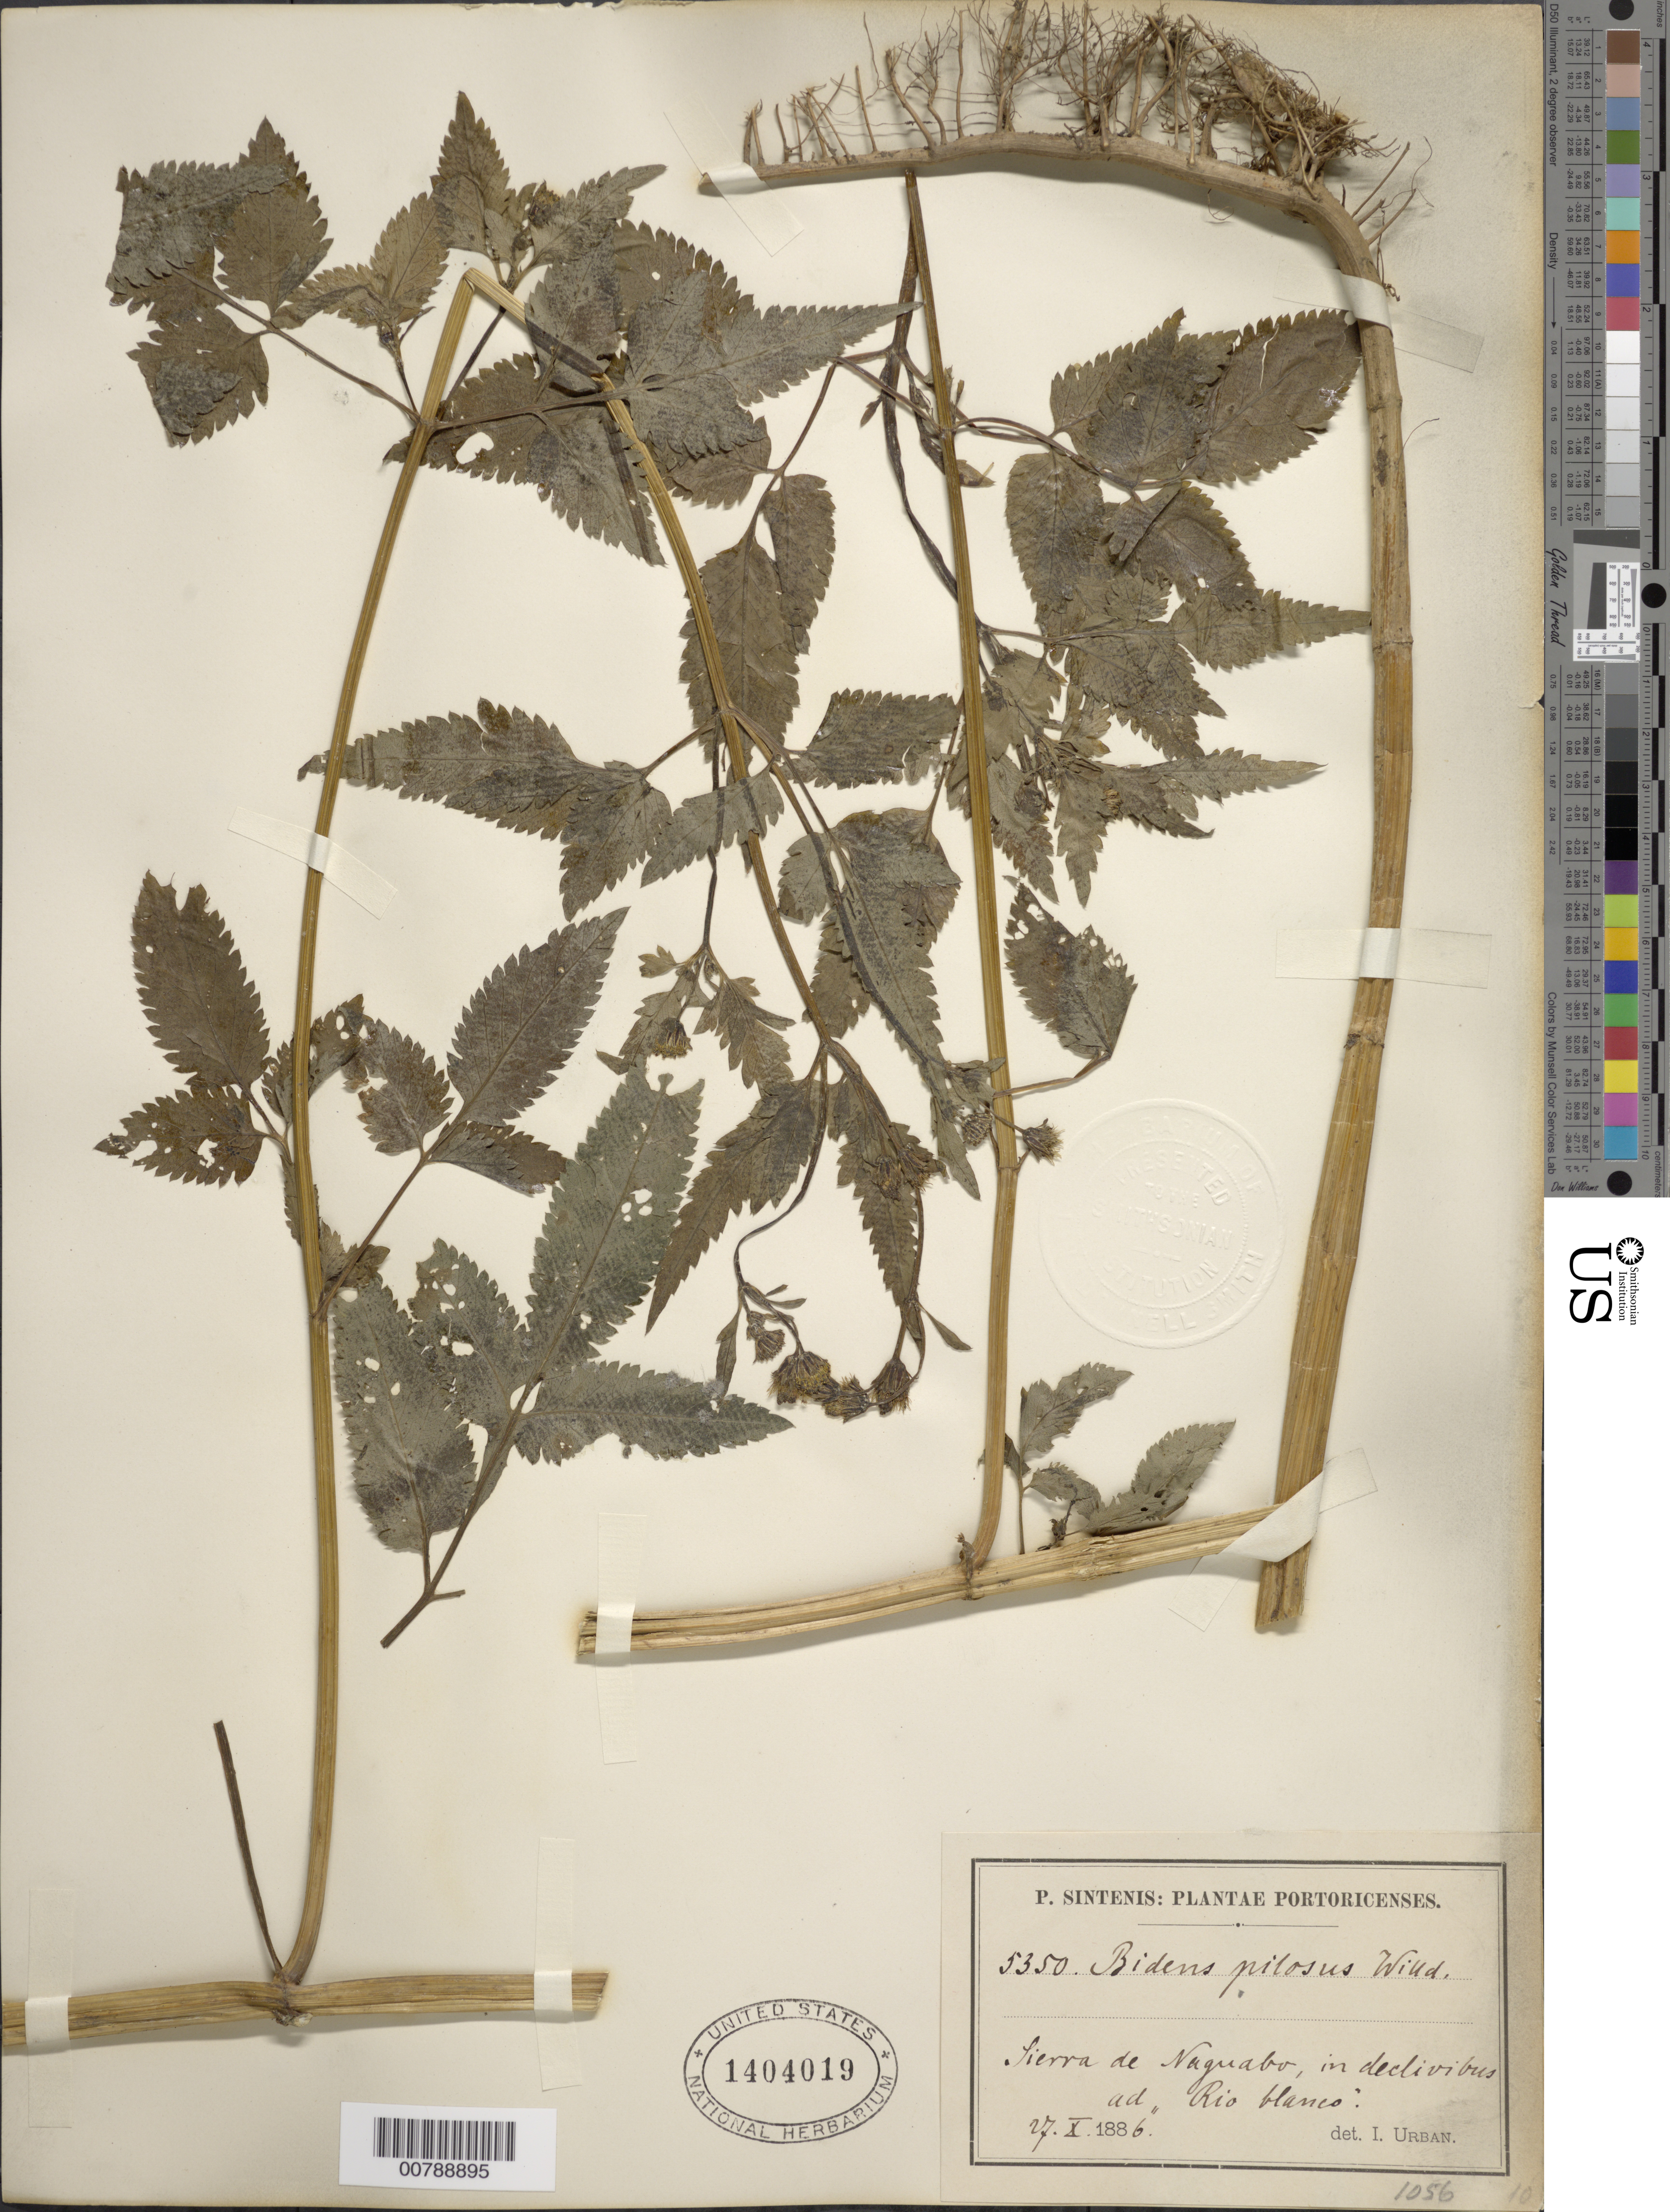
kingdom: Plantae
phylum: Tracheophyta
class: Magnoliopsida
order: Asterales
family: Asteraceae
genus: Bidens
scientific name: Bidens pilosa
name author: L.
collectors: P. Sintenis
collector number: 5350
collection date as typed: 27 Oct 1886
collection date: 1886-10-27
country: Puerto Rico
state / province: Naguabo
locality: Sierra de Naguabo, in declivibus ad "Rio Blanco"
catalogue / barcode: US 1404019